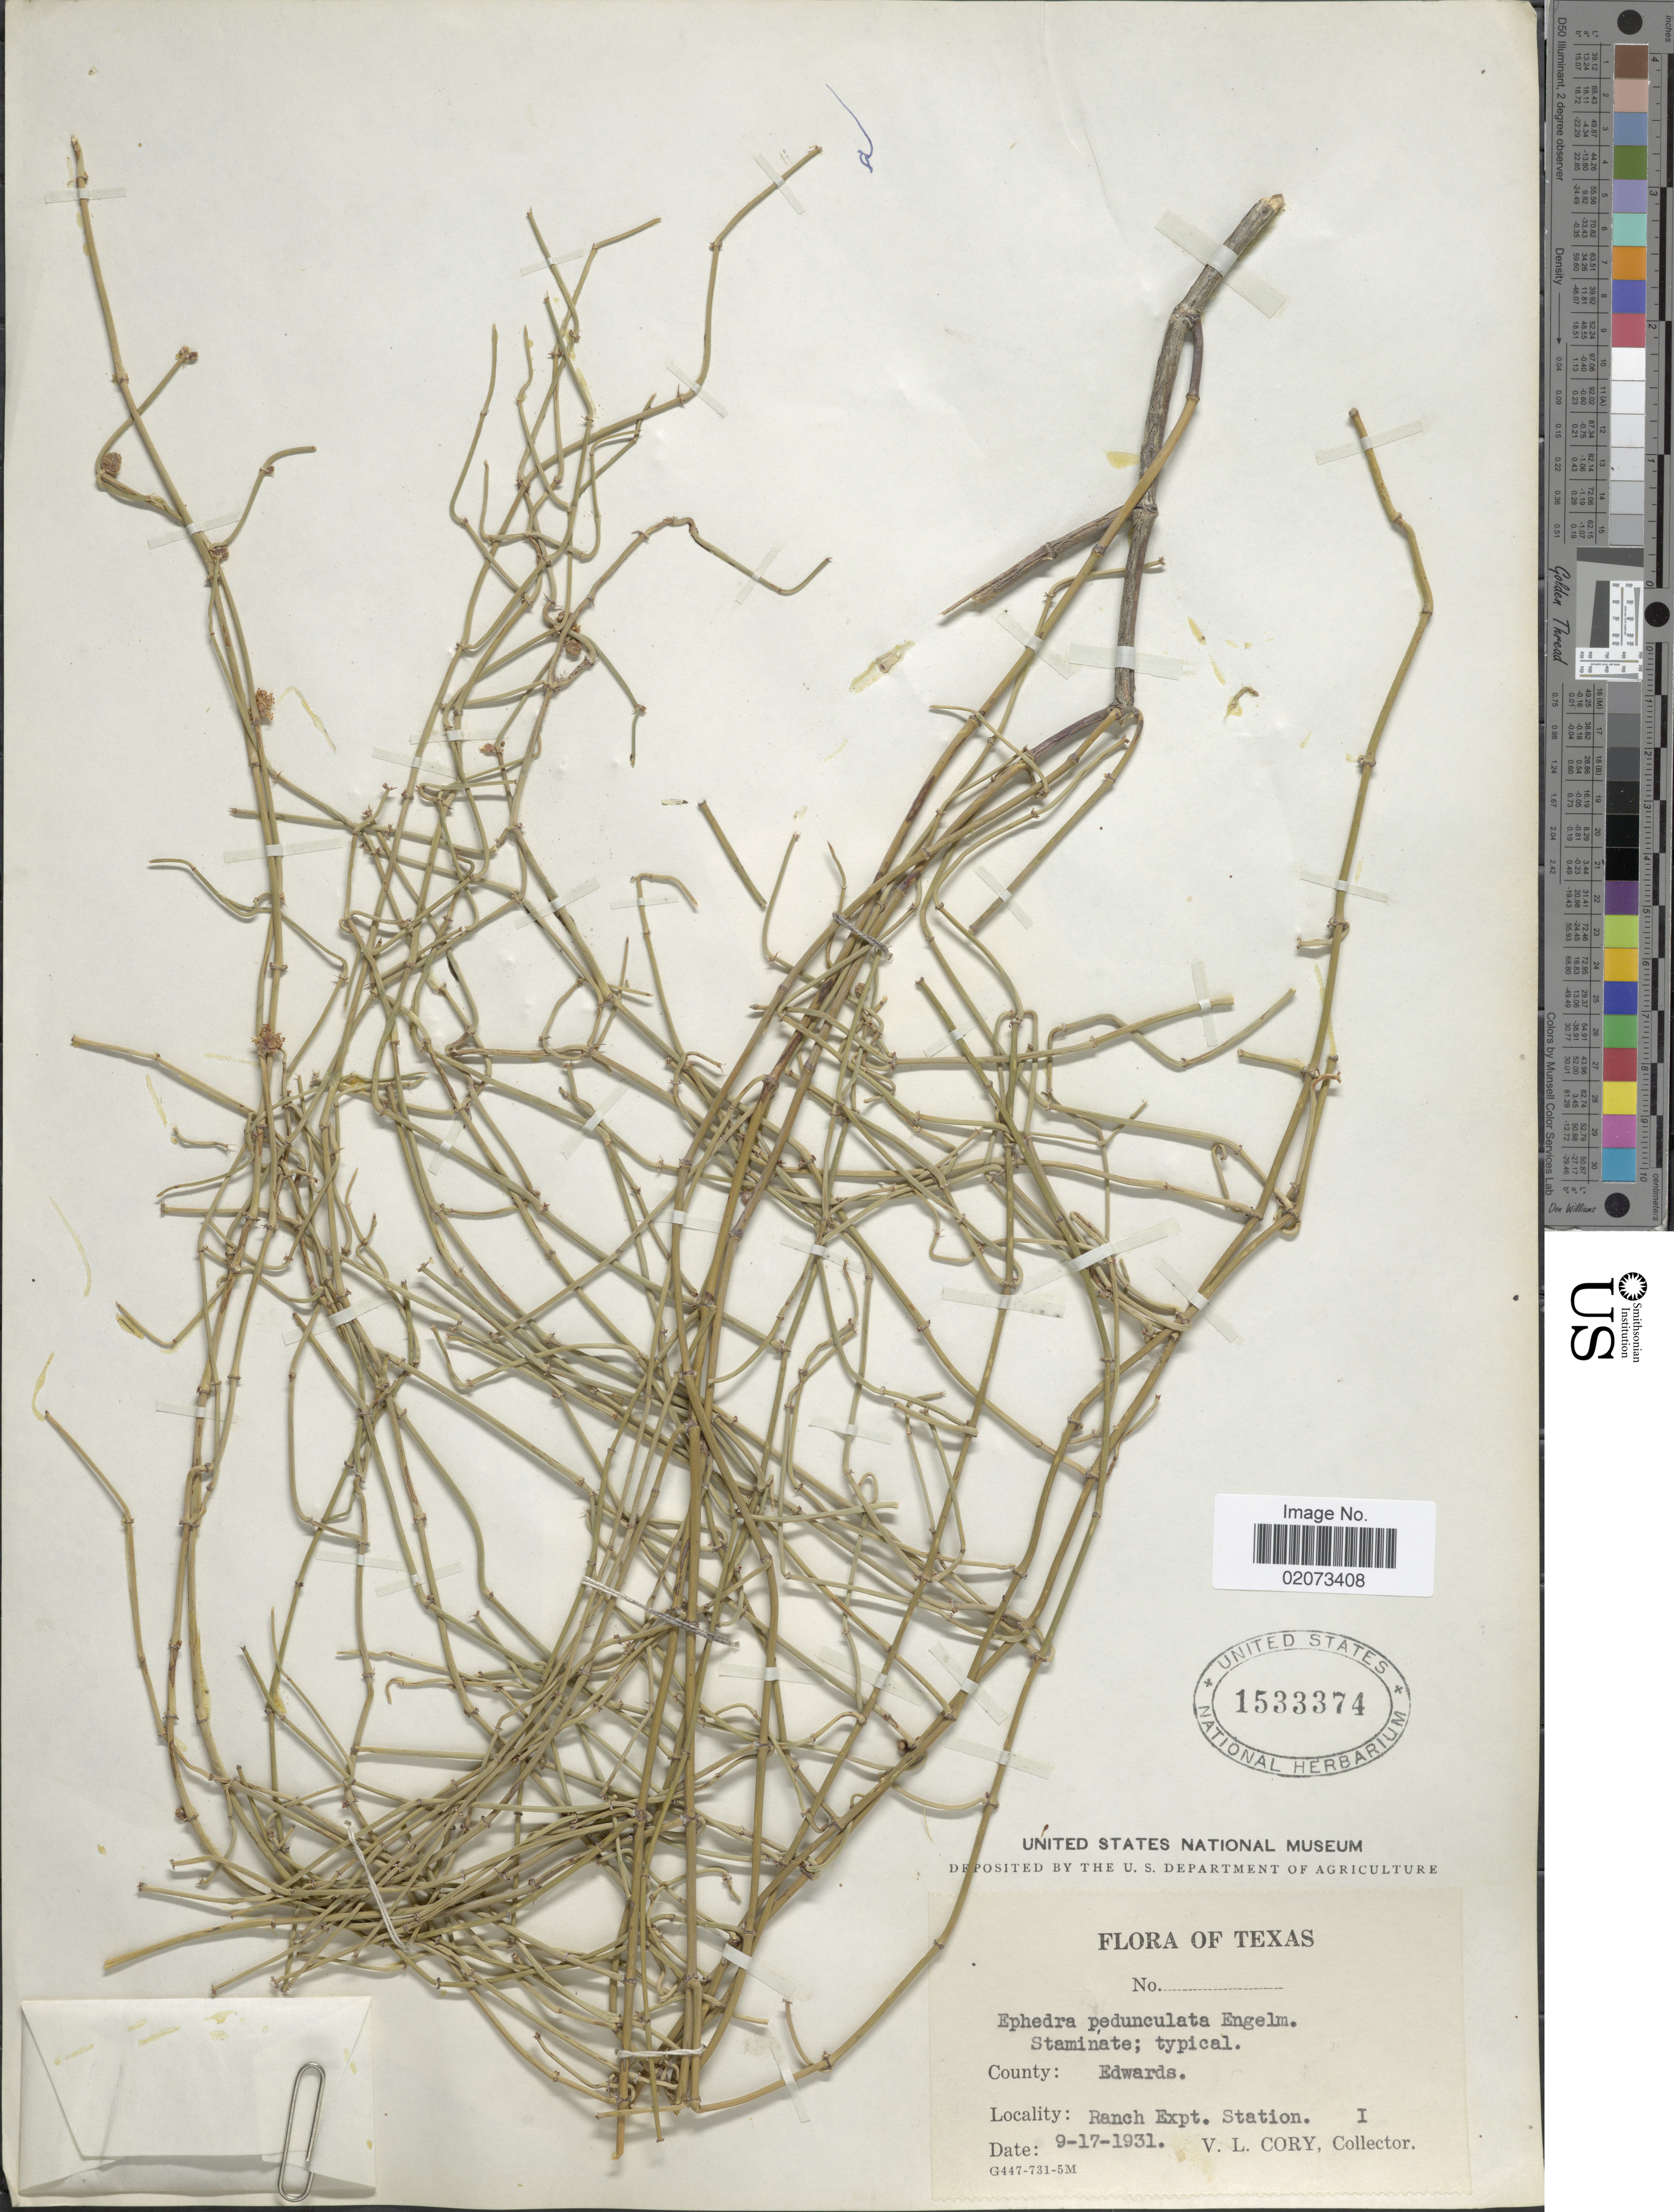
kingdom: Plantae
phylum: Tracheophyta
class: Gnetopsida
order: Ephedrales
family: Ephedraceae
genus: Ephedra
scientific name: Ephedra pedunculata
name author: Engelm. ex S. Watson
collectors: V. Cory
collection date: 1931-09-17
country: United States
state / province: Texas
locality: Texas, Edwards, Ranch Expt. Station.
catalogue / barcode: US 1533374